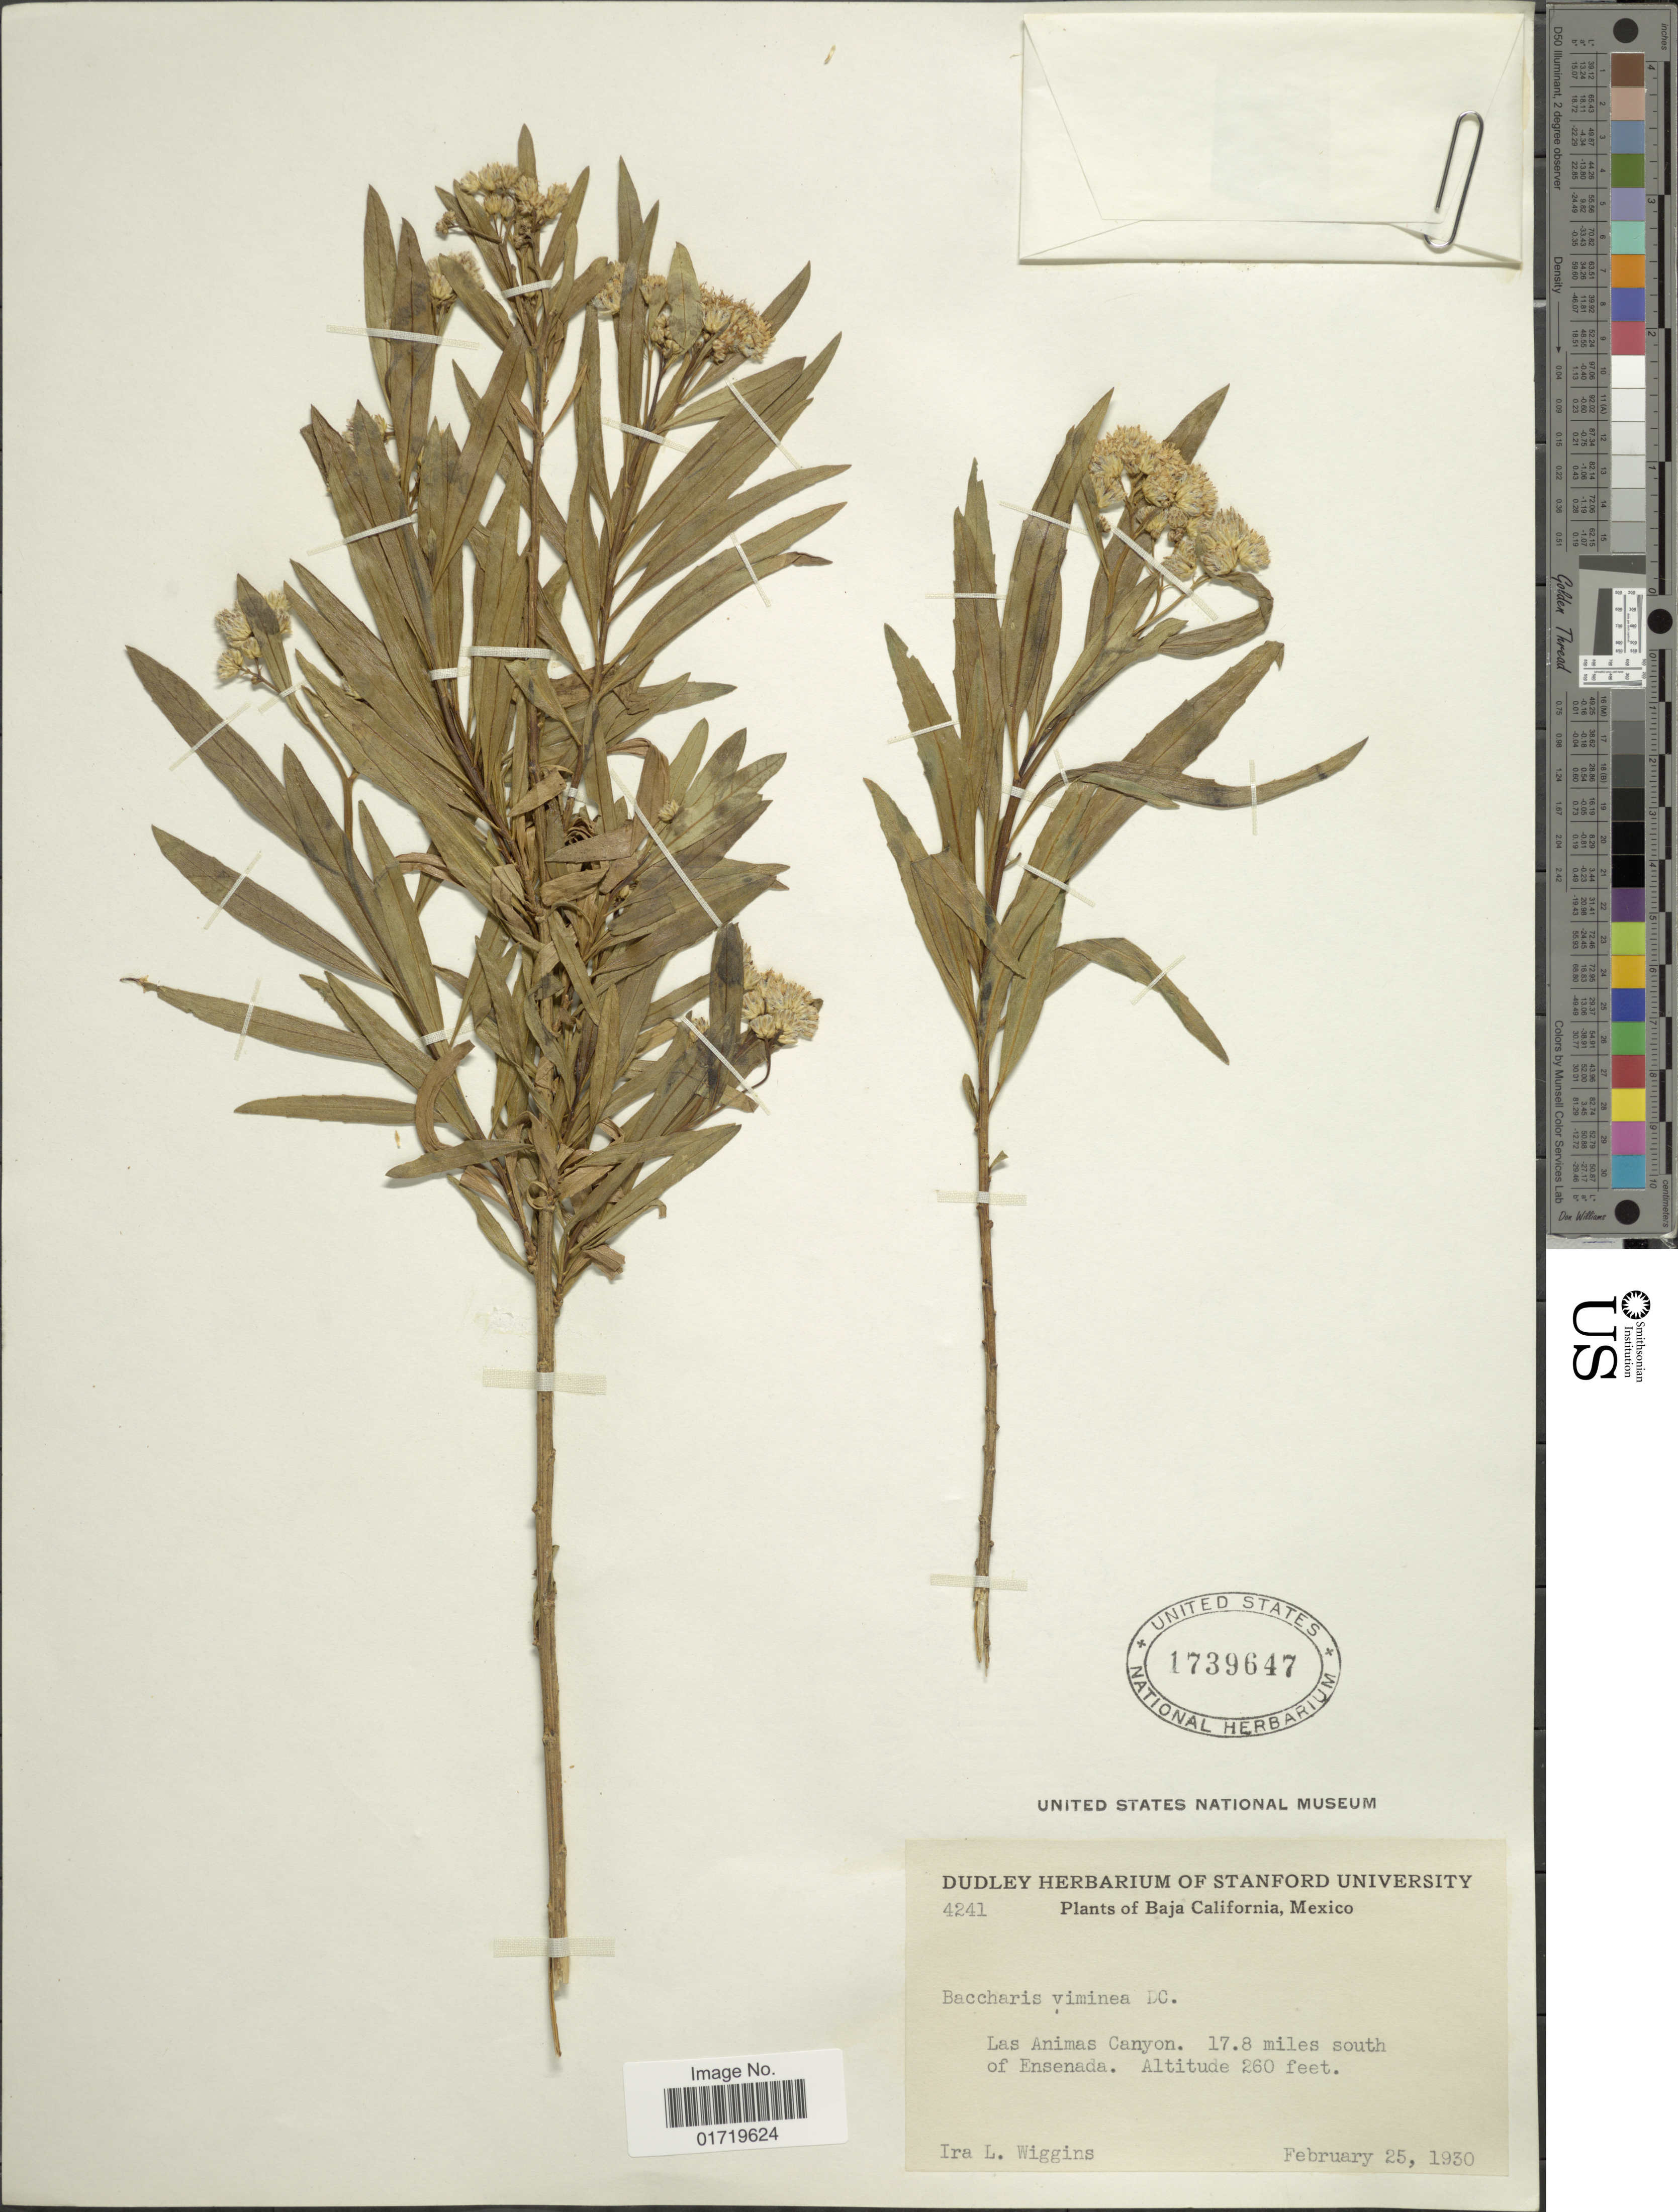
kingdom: Plantae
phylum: Tracheophyta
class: Magnoliopsida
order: Asterales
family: Asteraceae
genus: Baccharis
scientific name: Baccharis viminea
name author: DC.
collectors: I. L. Wiggins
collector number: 4241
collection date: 1930-02-25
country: Mexico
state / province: Baja California Sur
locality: Las Animas Canyon, 17.8 miles south of Ensenada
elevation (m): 79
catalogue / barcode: US 1739647